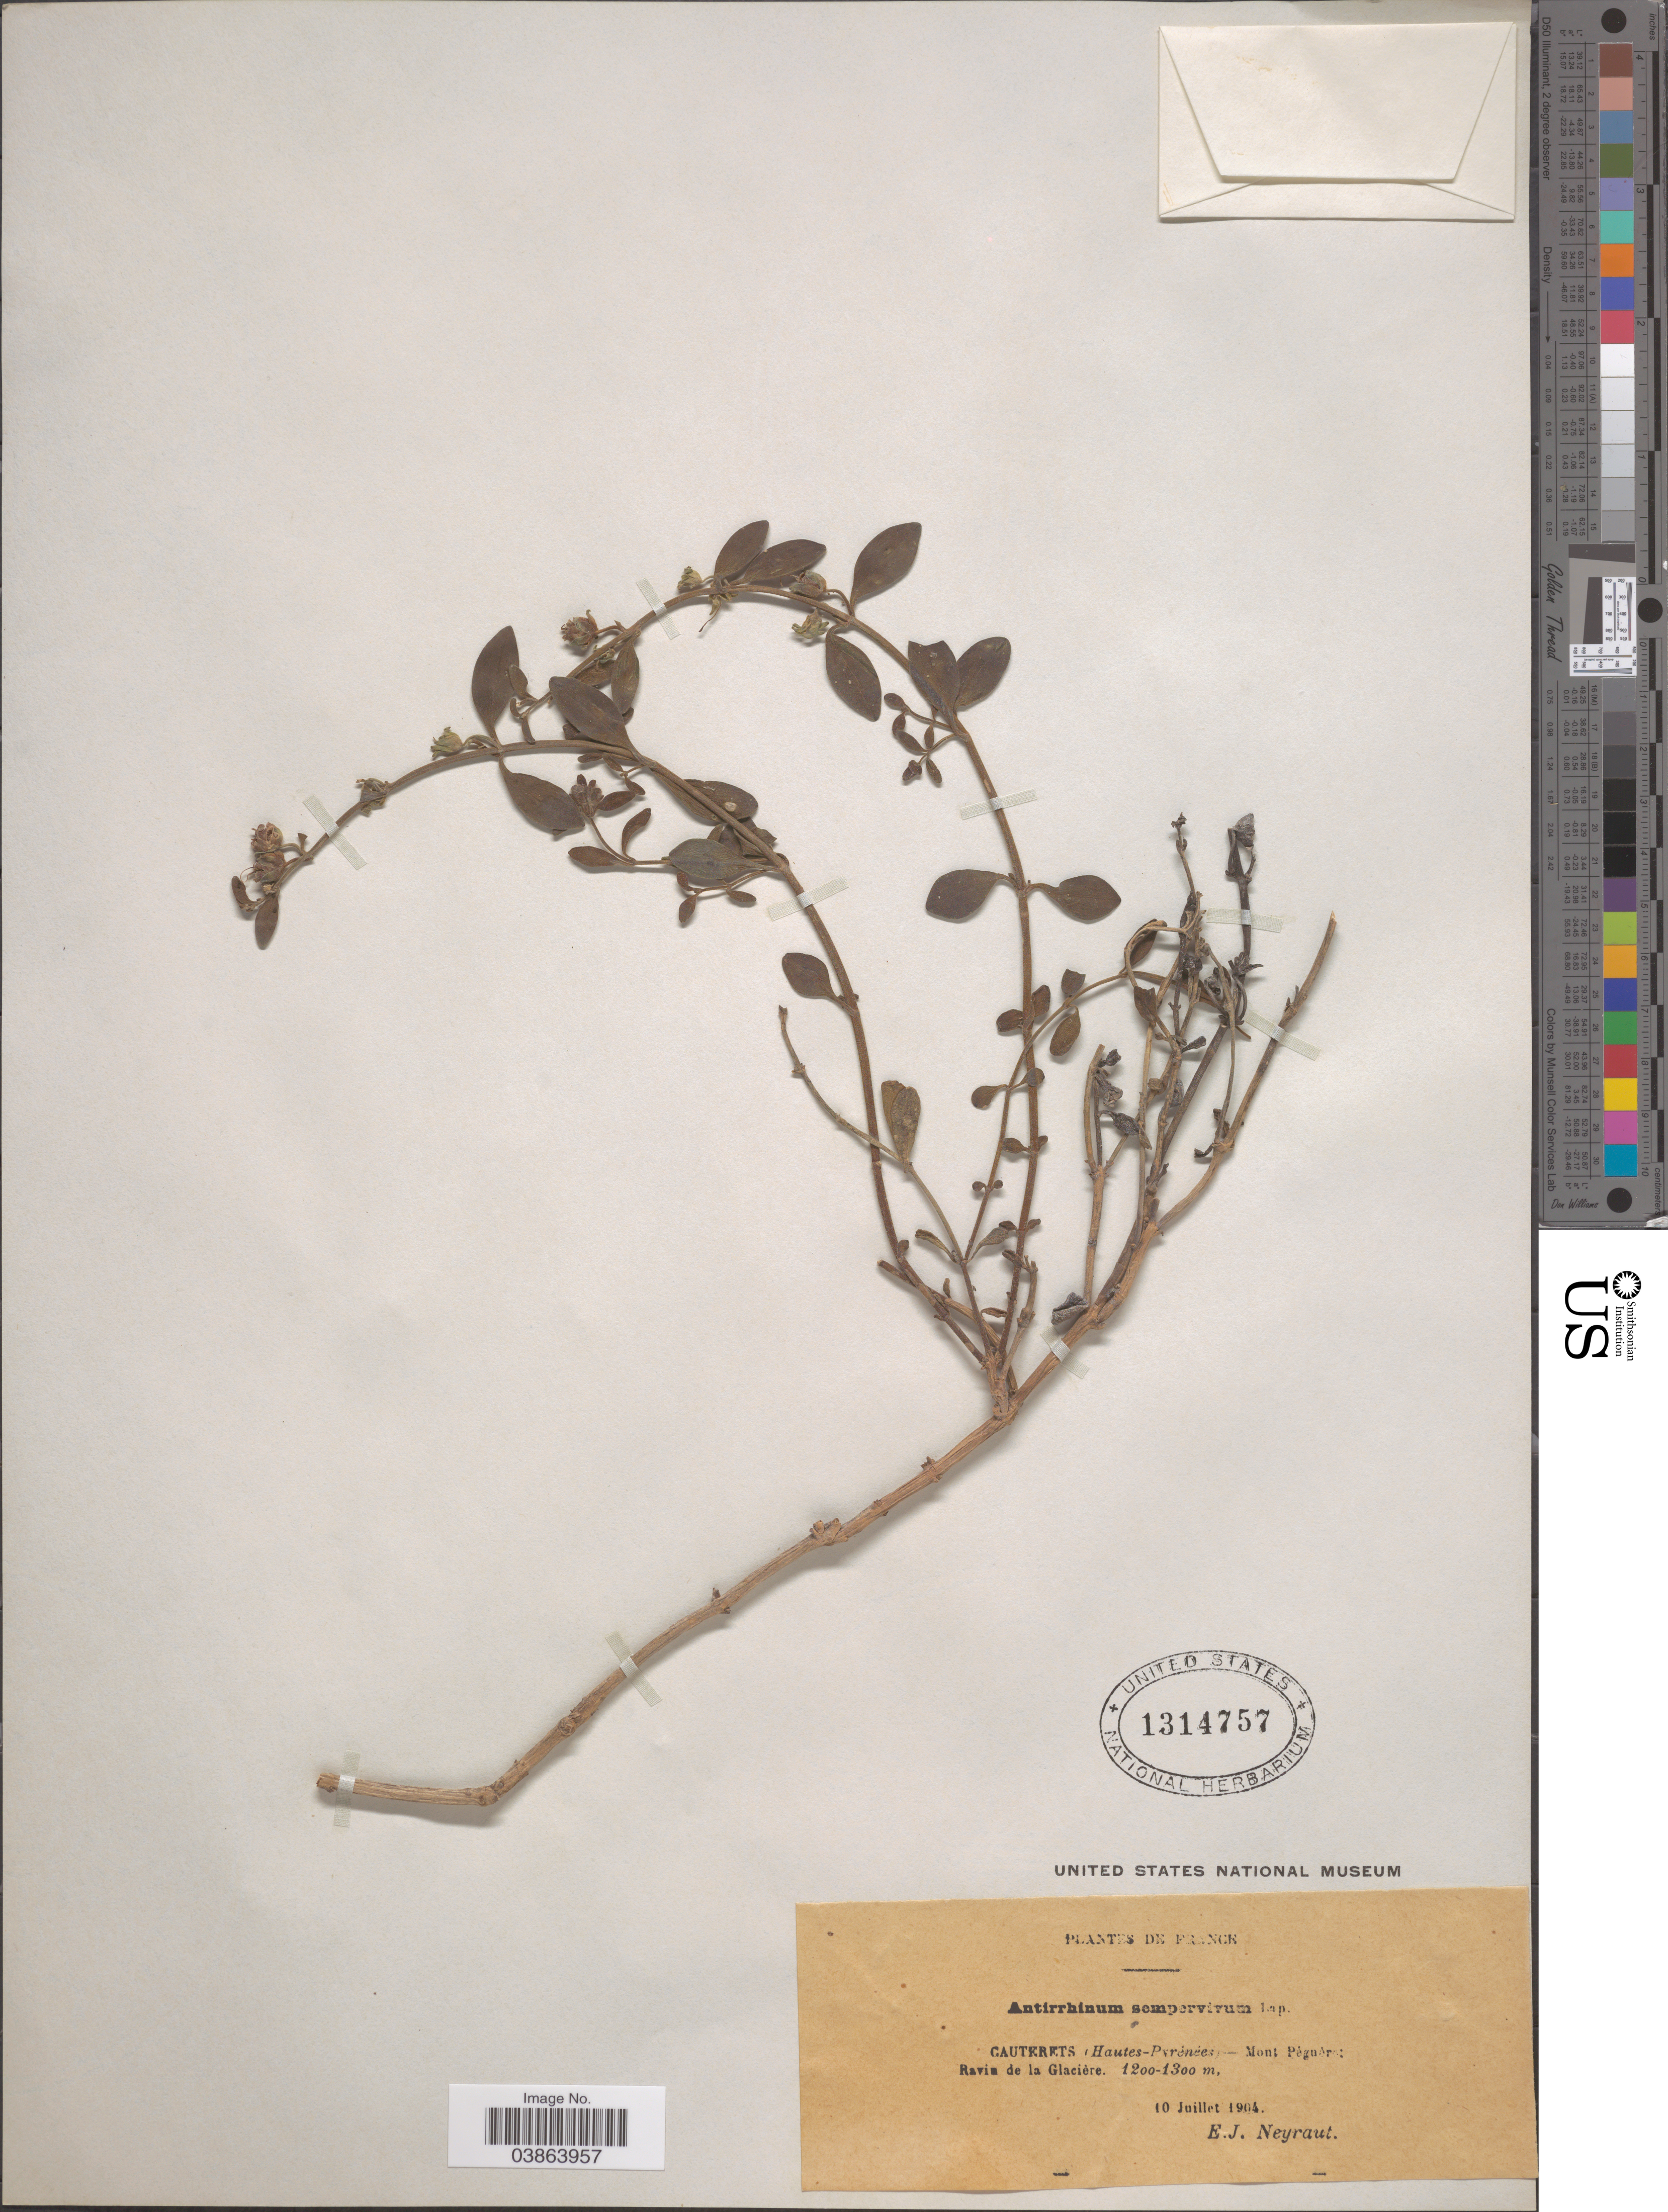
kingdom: Plantae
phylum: Tracheophyta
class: Magnoliopsida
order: Lamiales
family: Plantaginaceae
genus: Antirrhinum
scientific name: Antirrhinum sempervirens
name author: Lapeyr.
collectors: E. Neyraut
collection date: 1904-07-10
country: France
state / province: Occitanie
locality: Gauterets: Hautes-Pyrénées - MOnt Péguére. Ravin de la Glaciére.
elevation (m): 1200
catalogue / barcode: US 1314757